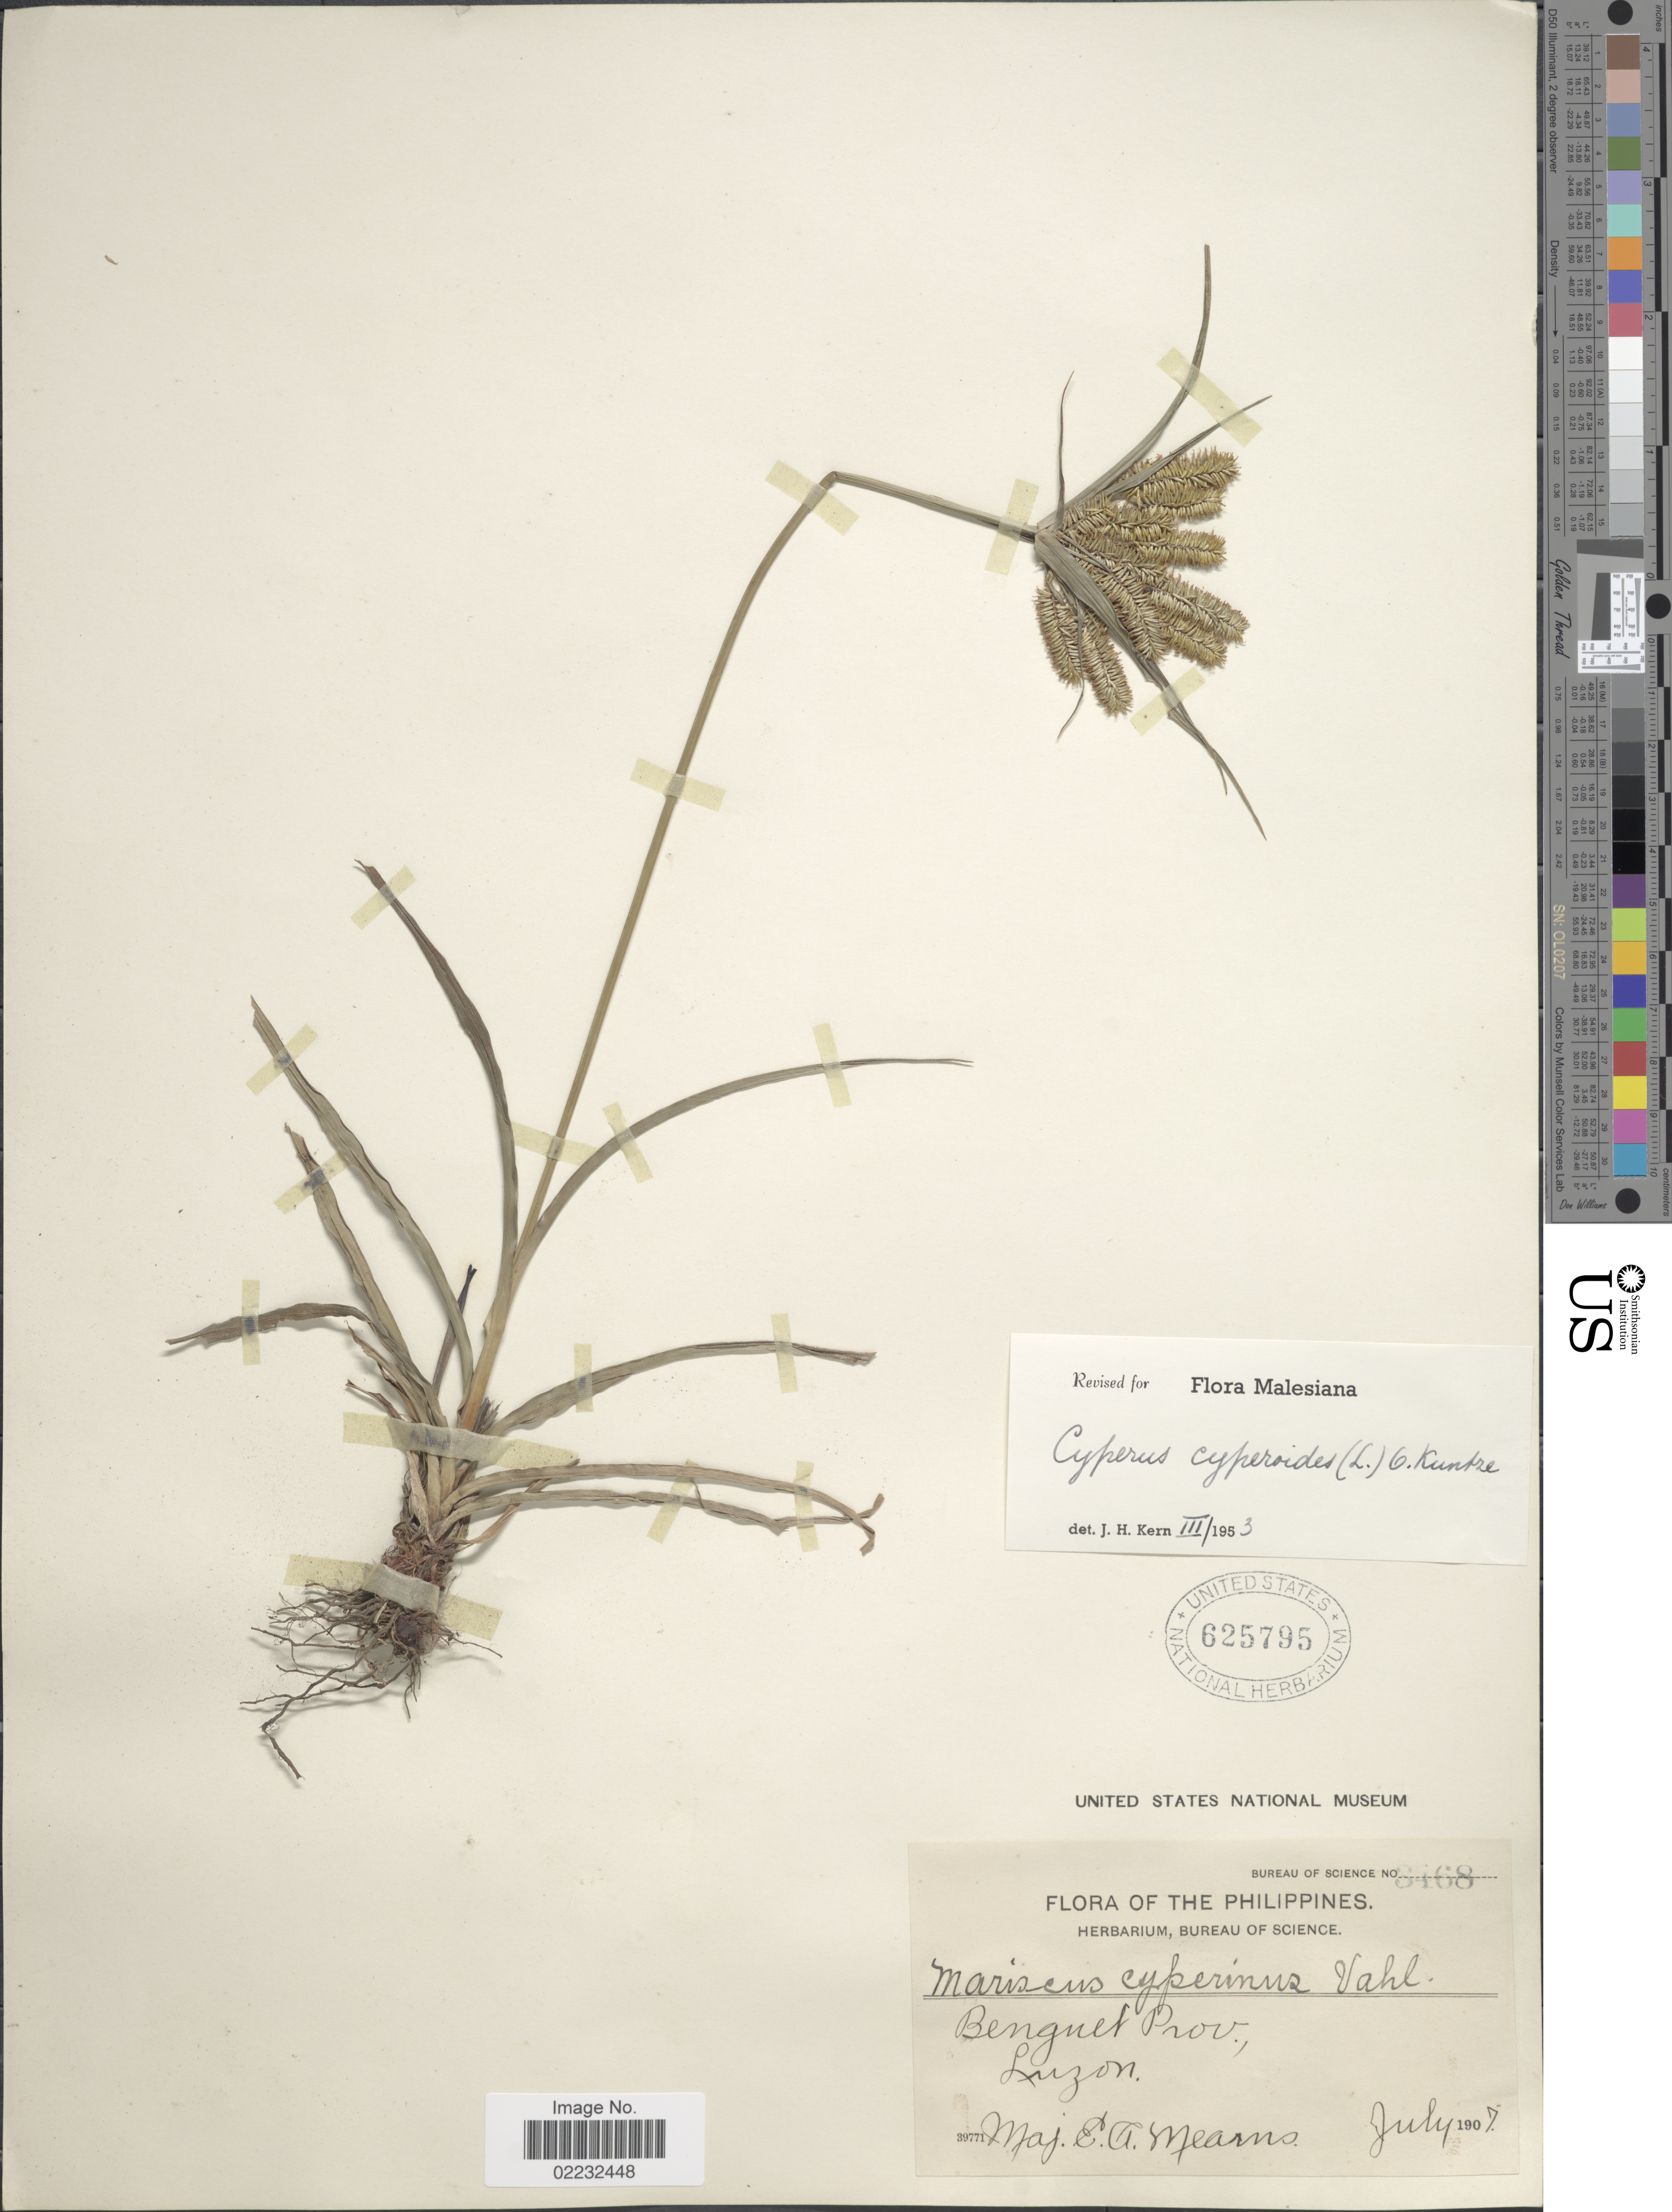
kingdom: Plantae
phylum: Tracheophyta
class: Liliopsida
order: Poales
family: Cyperaceae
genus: Cyperus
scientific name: Cyperus cyperoides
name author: (L.) Kuntze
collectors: E. A. Mearns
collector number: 8468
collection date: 1907-07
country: Philippines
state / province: Cordillera (Administrative Region)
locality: Benguet Prov. Luzon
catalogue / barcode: US 625795